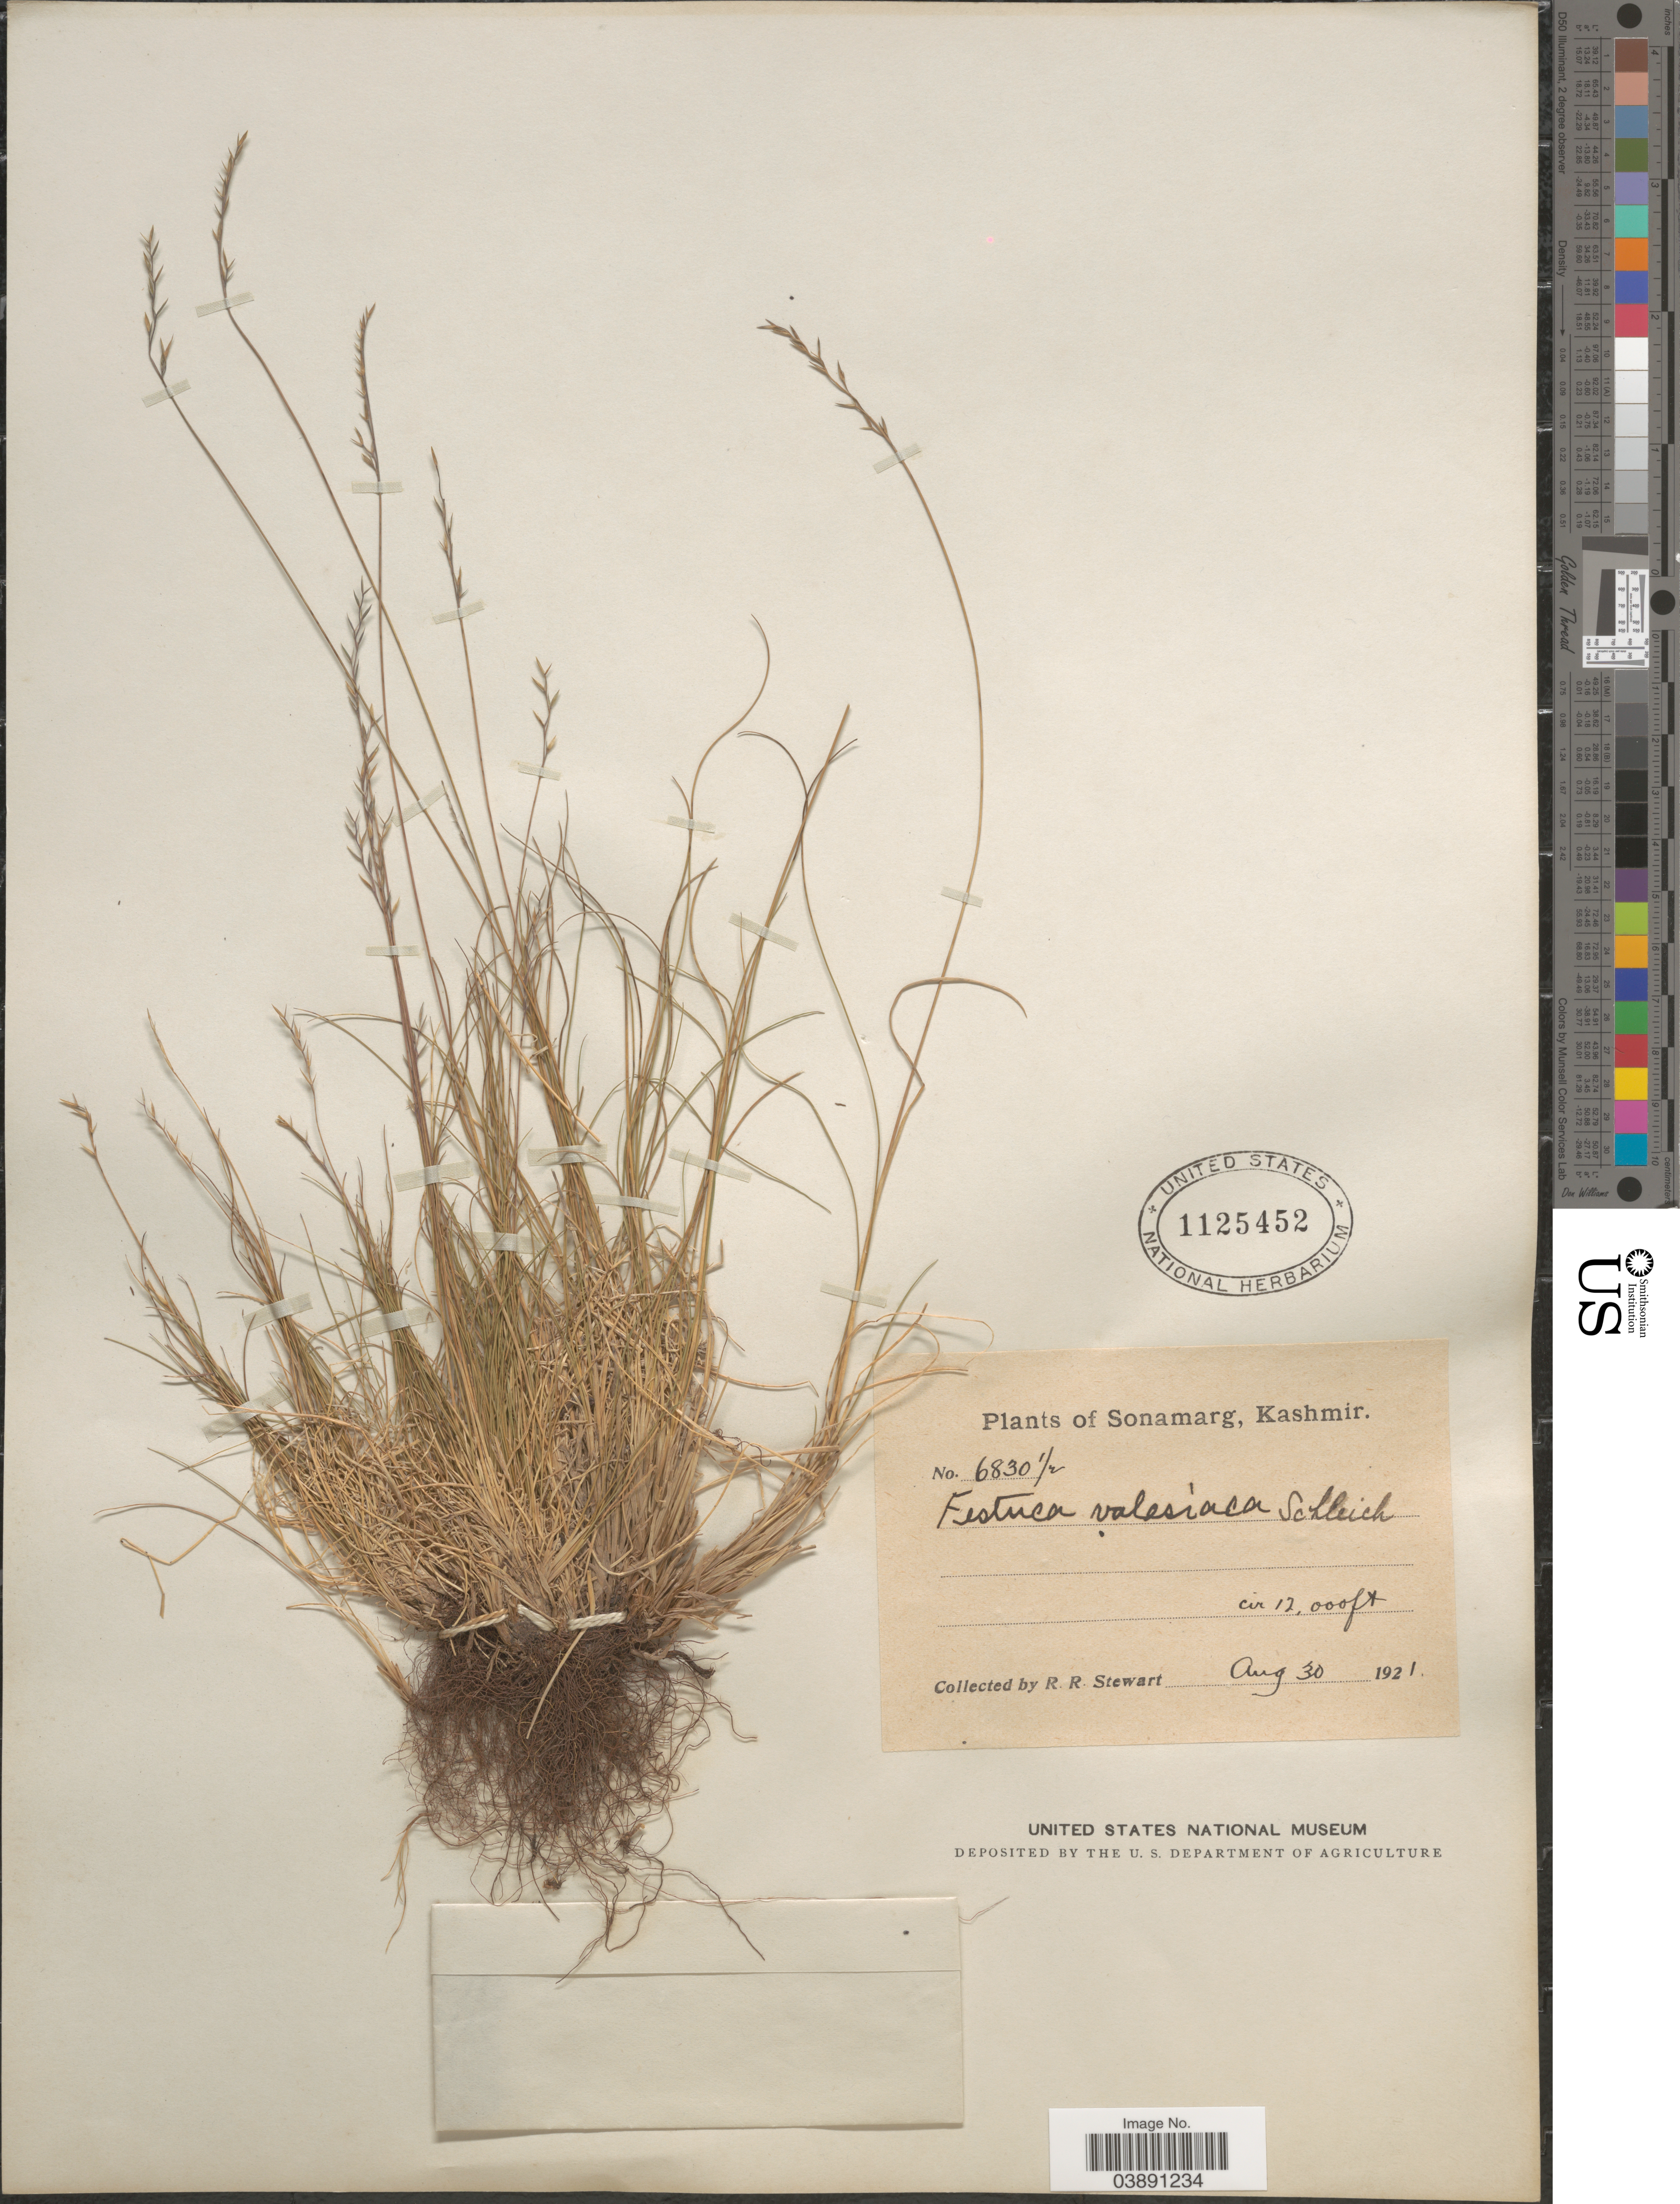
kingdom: Plantae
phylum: Tracheophyta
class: Liliopsida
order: Poales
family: Poaceae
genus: Festuca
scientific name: Festuca valesiaca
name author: Schleich. ex Gaudin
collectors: R. Stewart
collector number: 6830½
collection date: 1921-08-30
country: India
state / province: Jammu and Kashmir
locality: Sonamarg, Kashmir.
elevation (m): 3658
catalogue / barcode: US 1125452